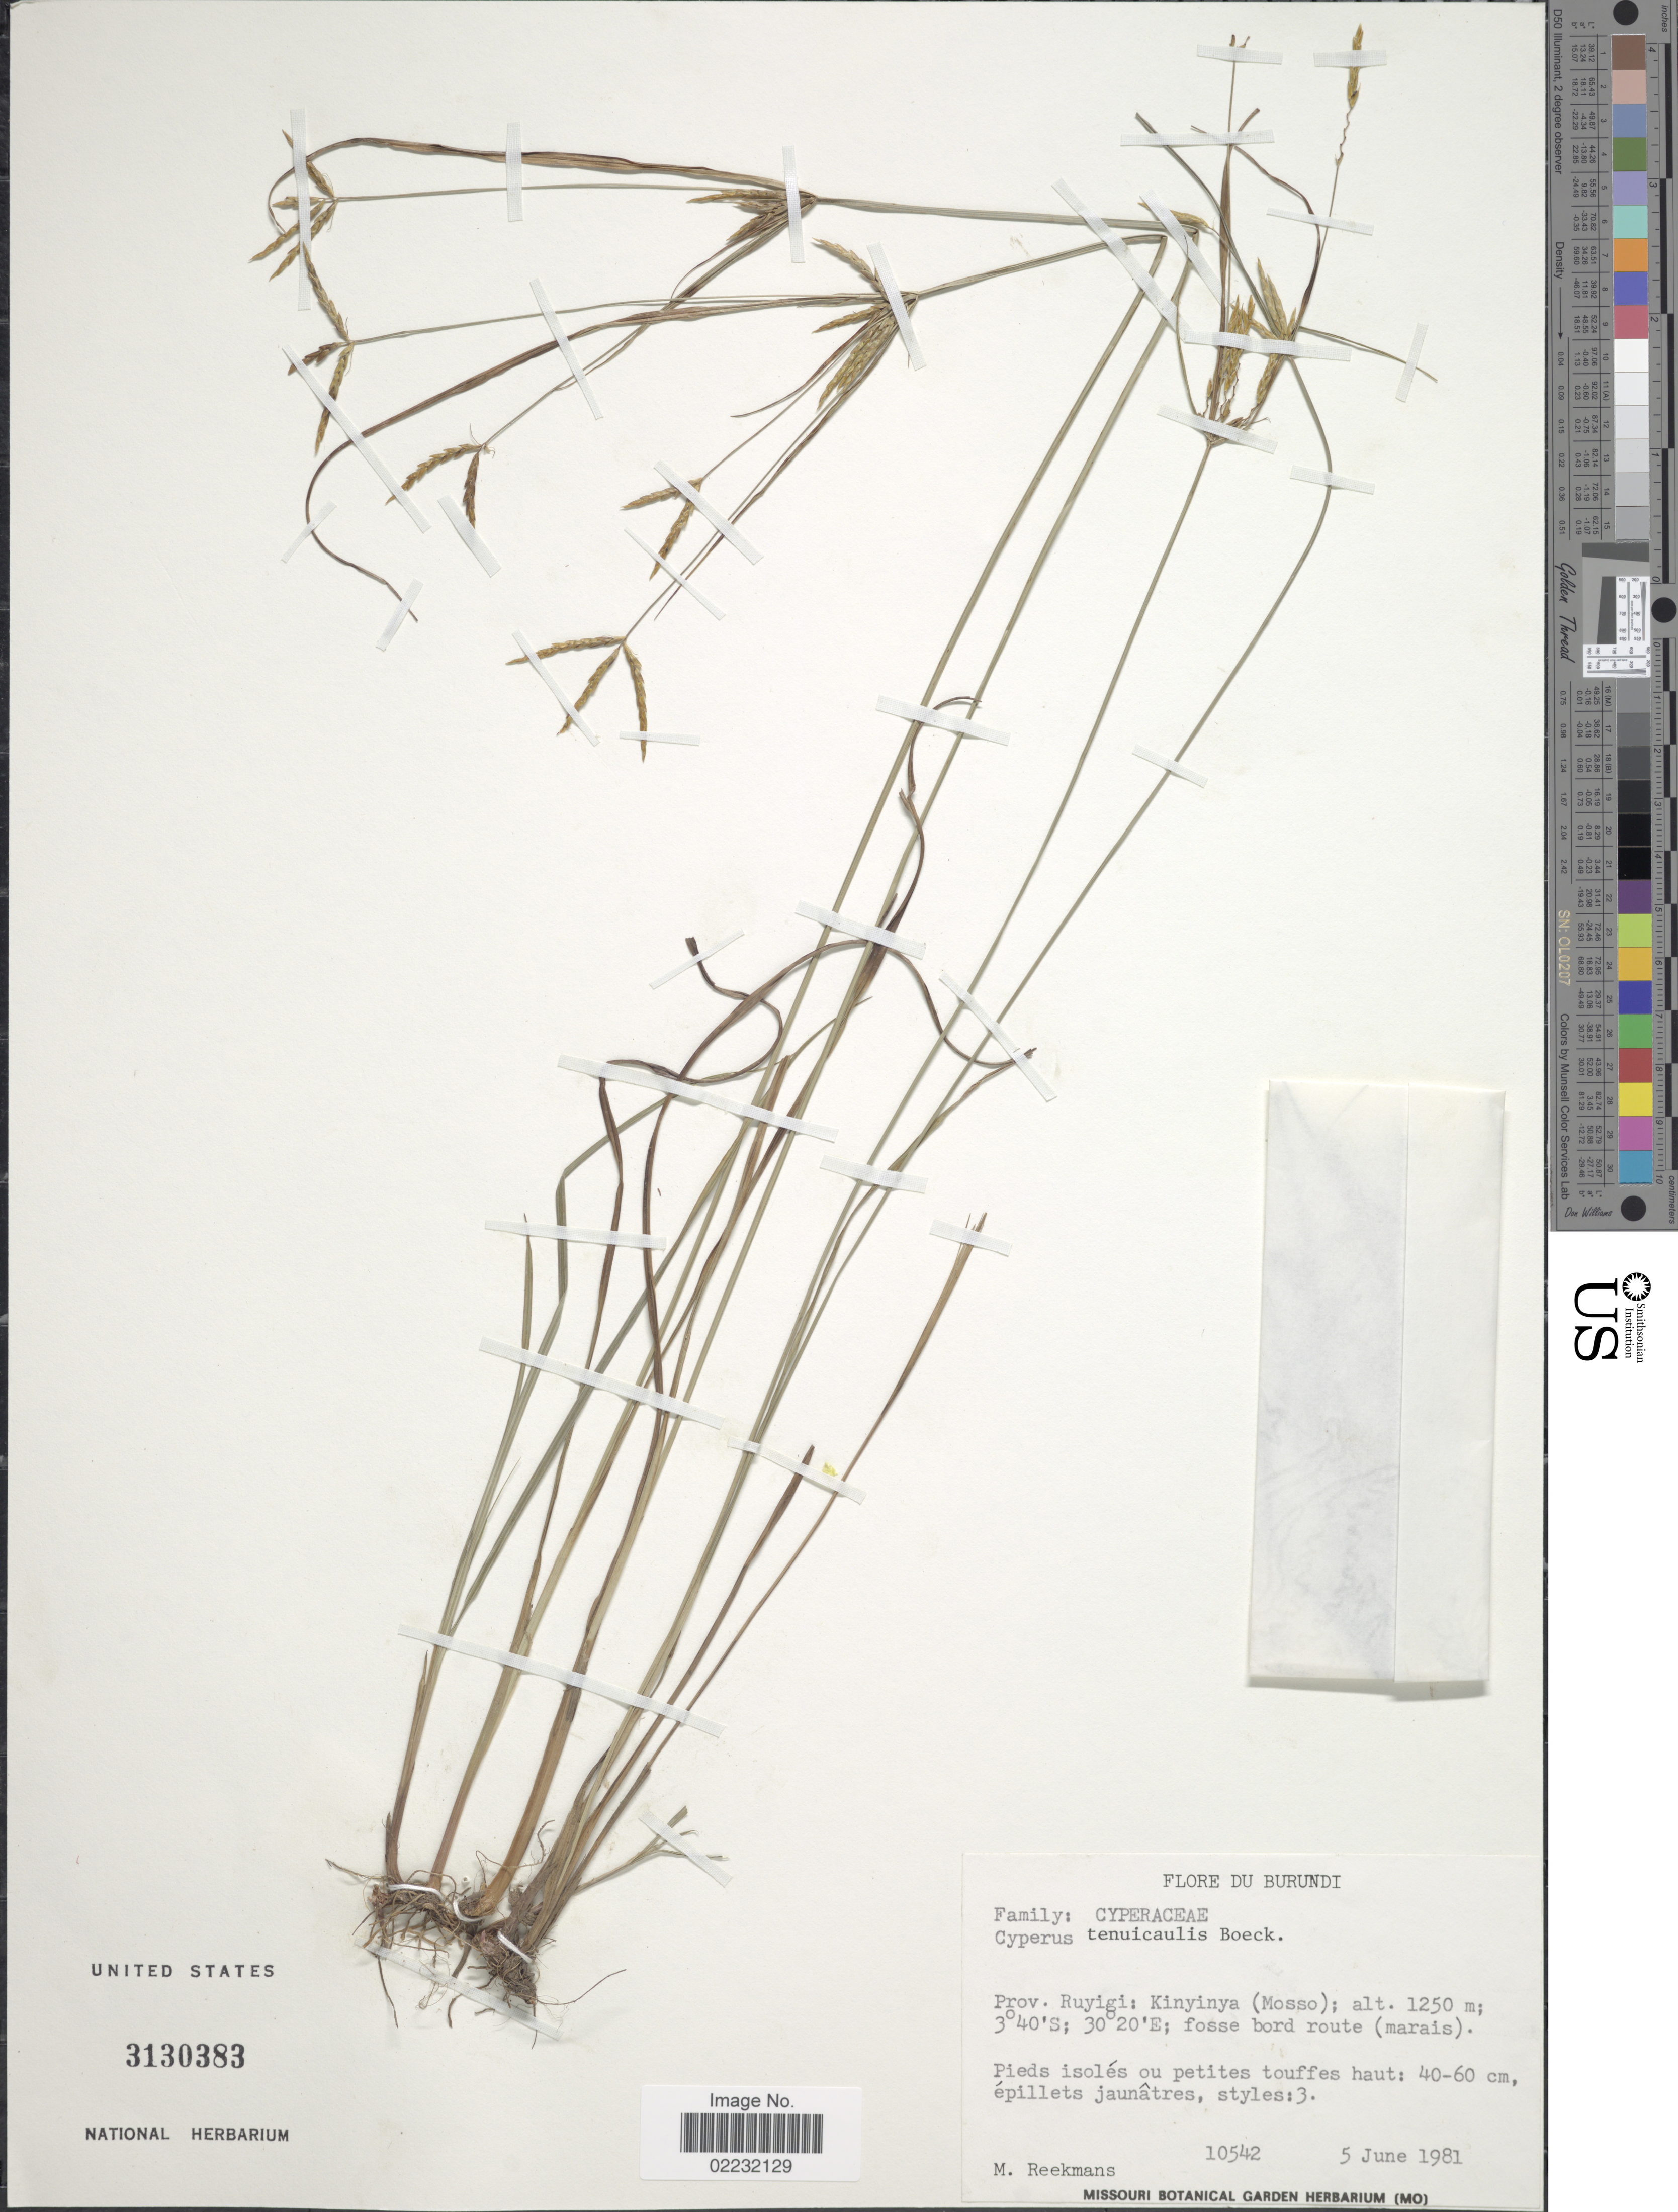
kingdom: Plantae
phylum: Tracheophyta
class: Liliopsida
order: Poales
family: Cyperaceae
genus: Cyperus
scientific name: Cyperus tenuiculmis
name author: Boeckeler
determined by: Strong, Mark T., (BOT), Smithsonian Institution - National Museum of Natural History (UNITED STATES)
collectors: M. Reekmans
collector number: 10542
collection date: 1981-06-05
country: Burundi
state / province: Ruyigi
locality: Kinyinya (Mosso); fosse bord route (marais)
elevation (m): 1250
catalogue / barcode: US 3130383